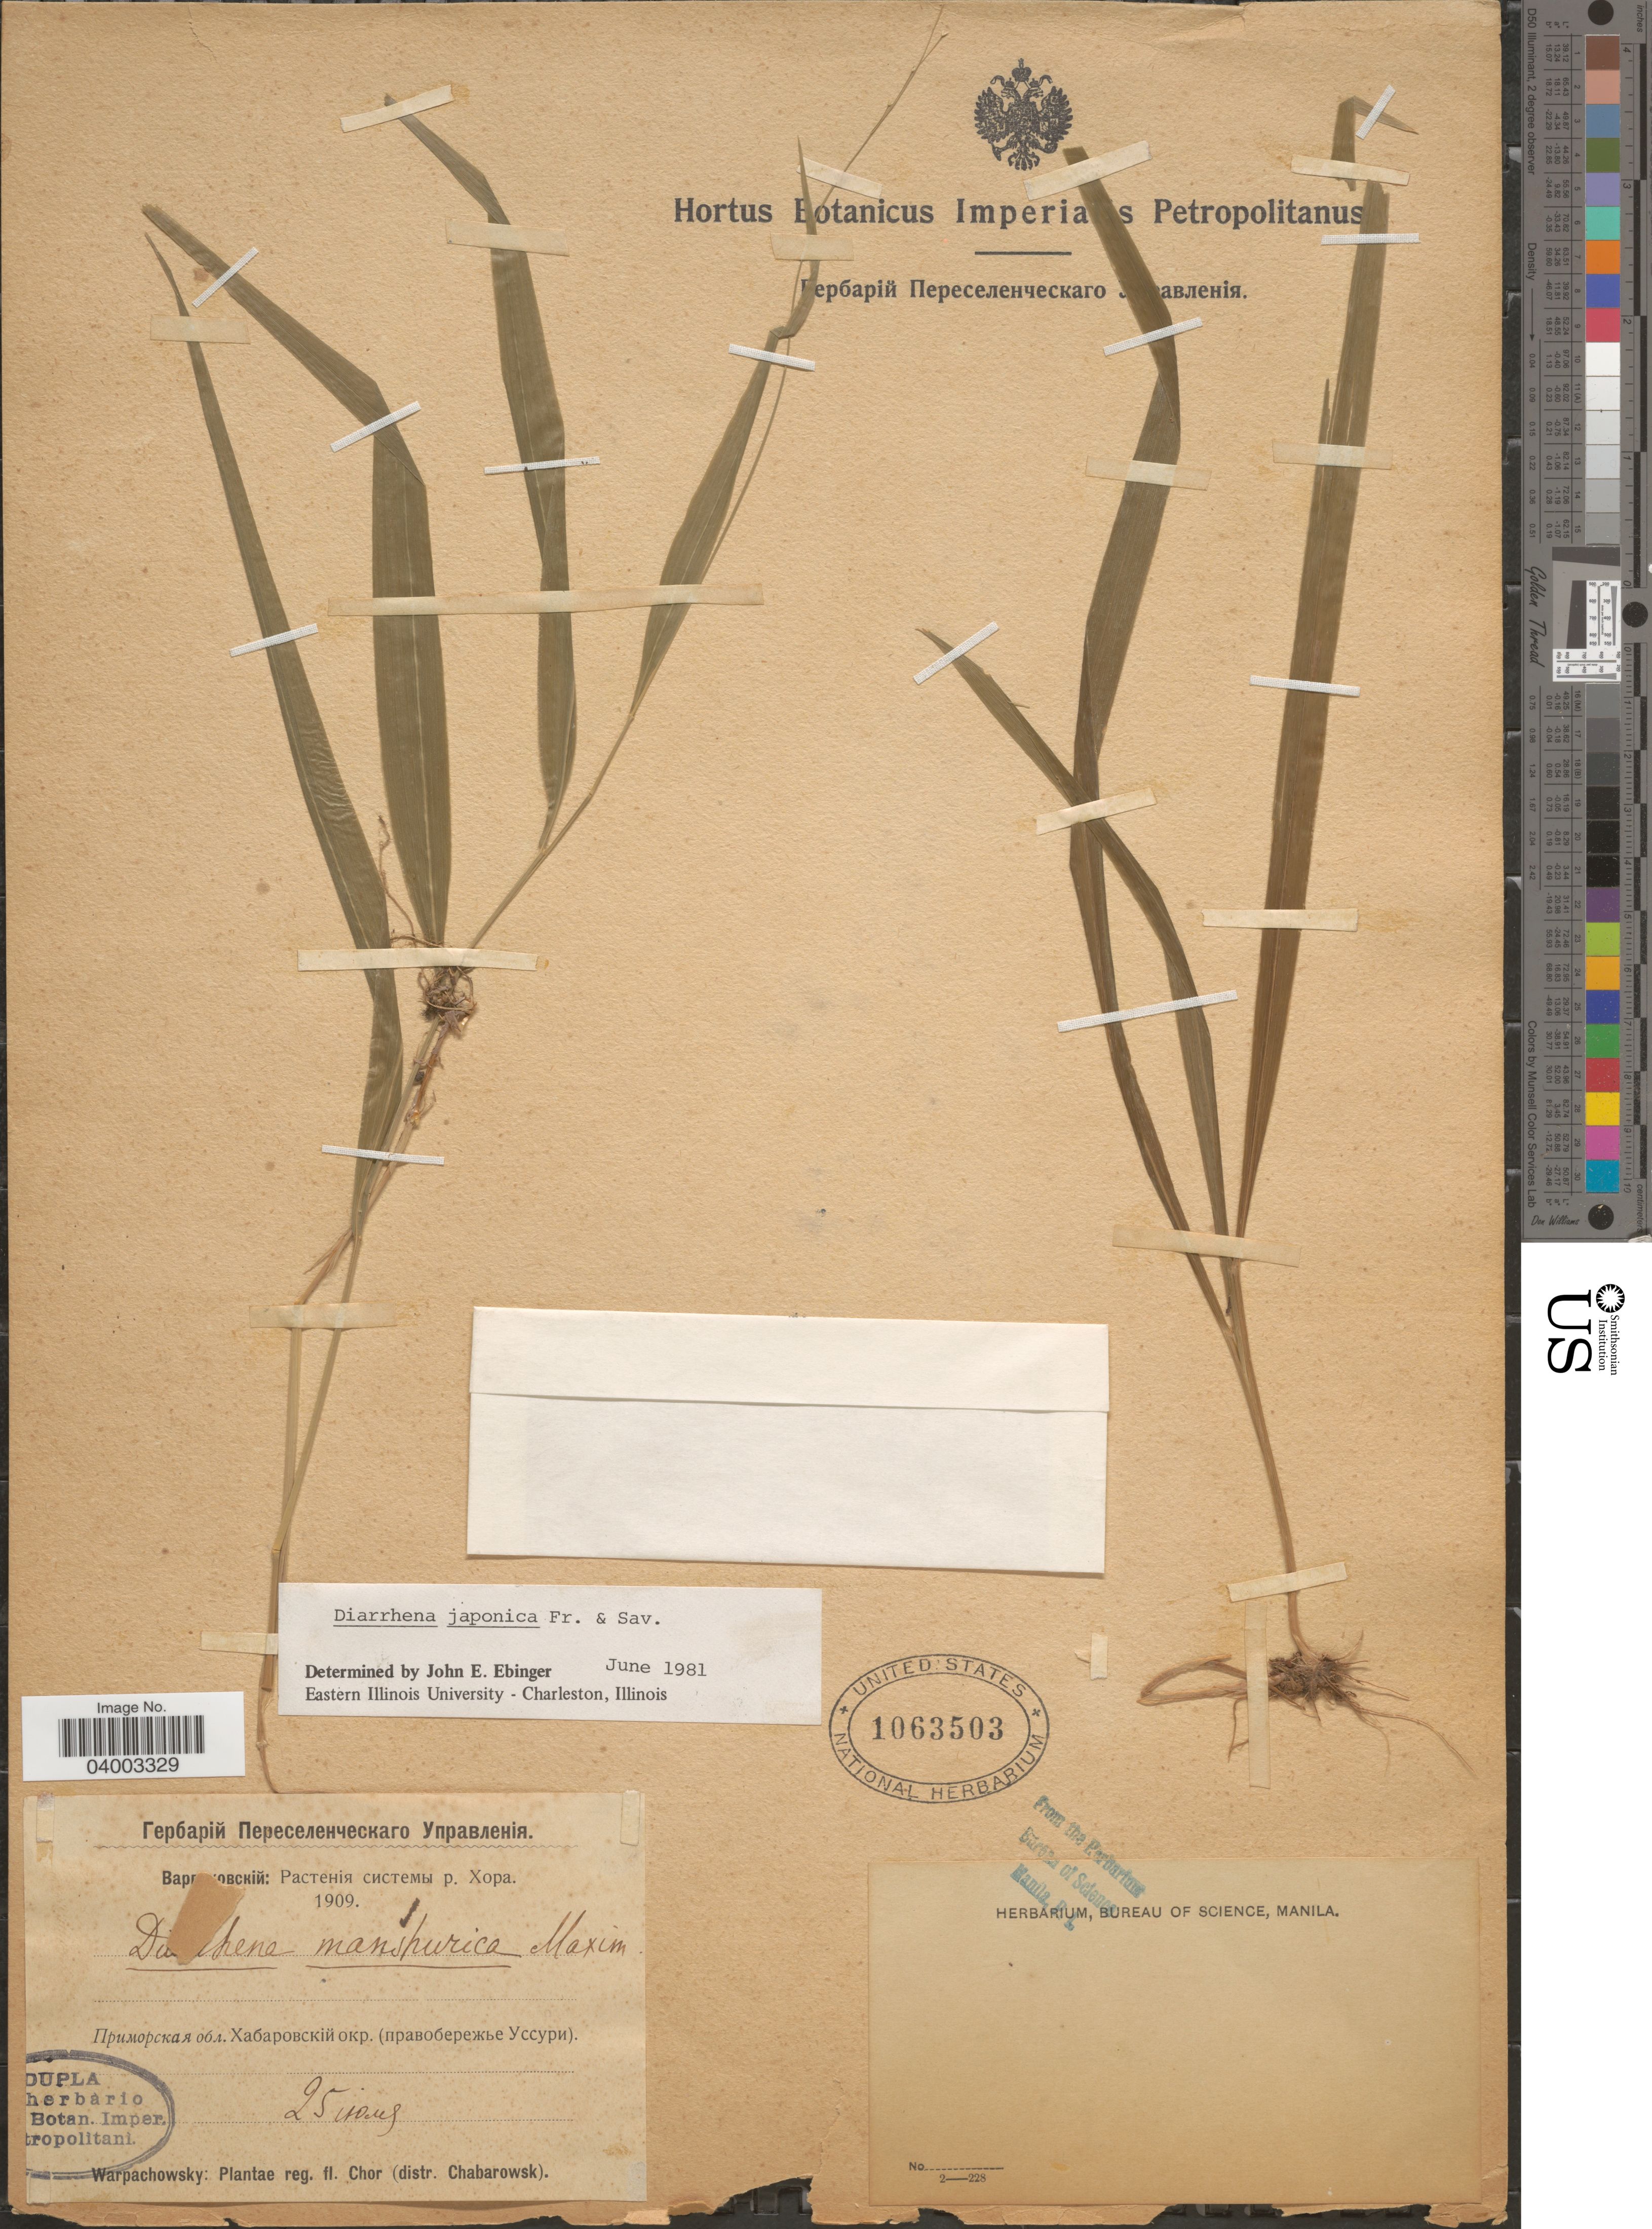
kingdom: Plantae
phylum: Tracheophyta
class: Liliopsida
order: Poales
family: Poaceae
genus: Diarrhena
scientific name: Diarrhena japonica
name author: Franch. & Sav.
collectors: Warpachowsky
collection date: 1909-05-25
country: Russian Federation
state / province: Khabarovsk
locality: Reg. fl. Chor (distr. Chabarowsk).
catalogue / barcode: US 1063503